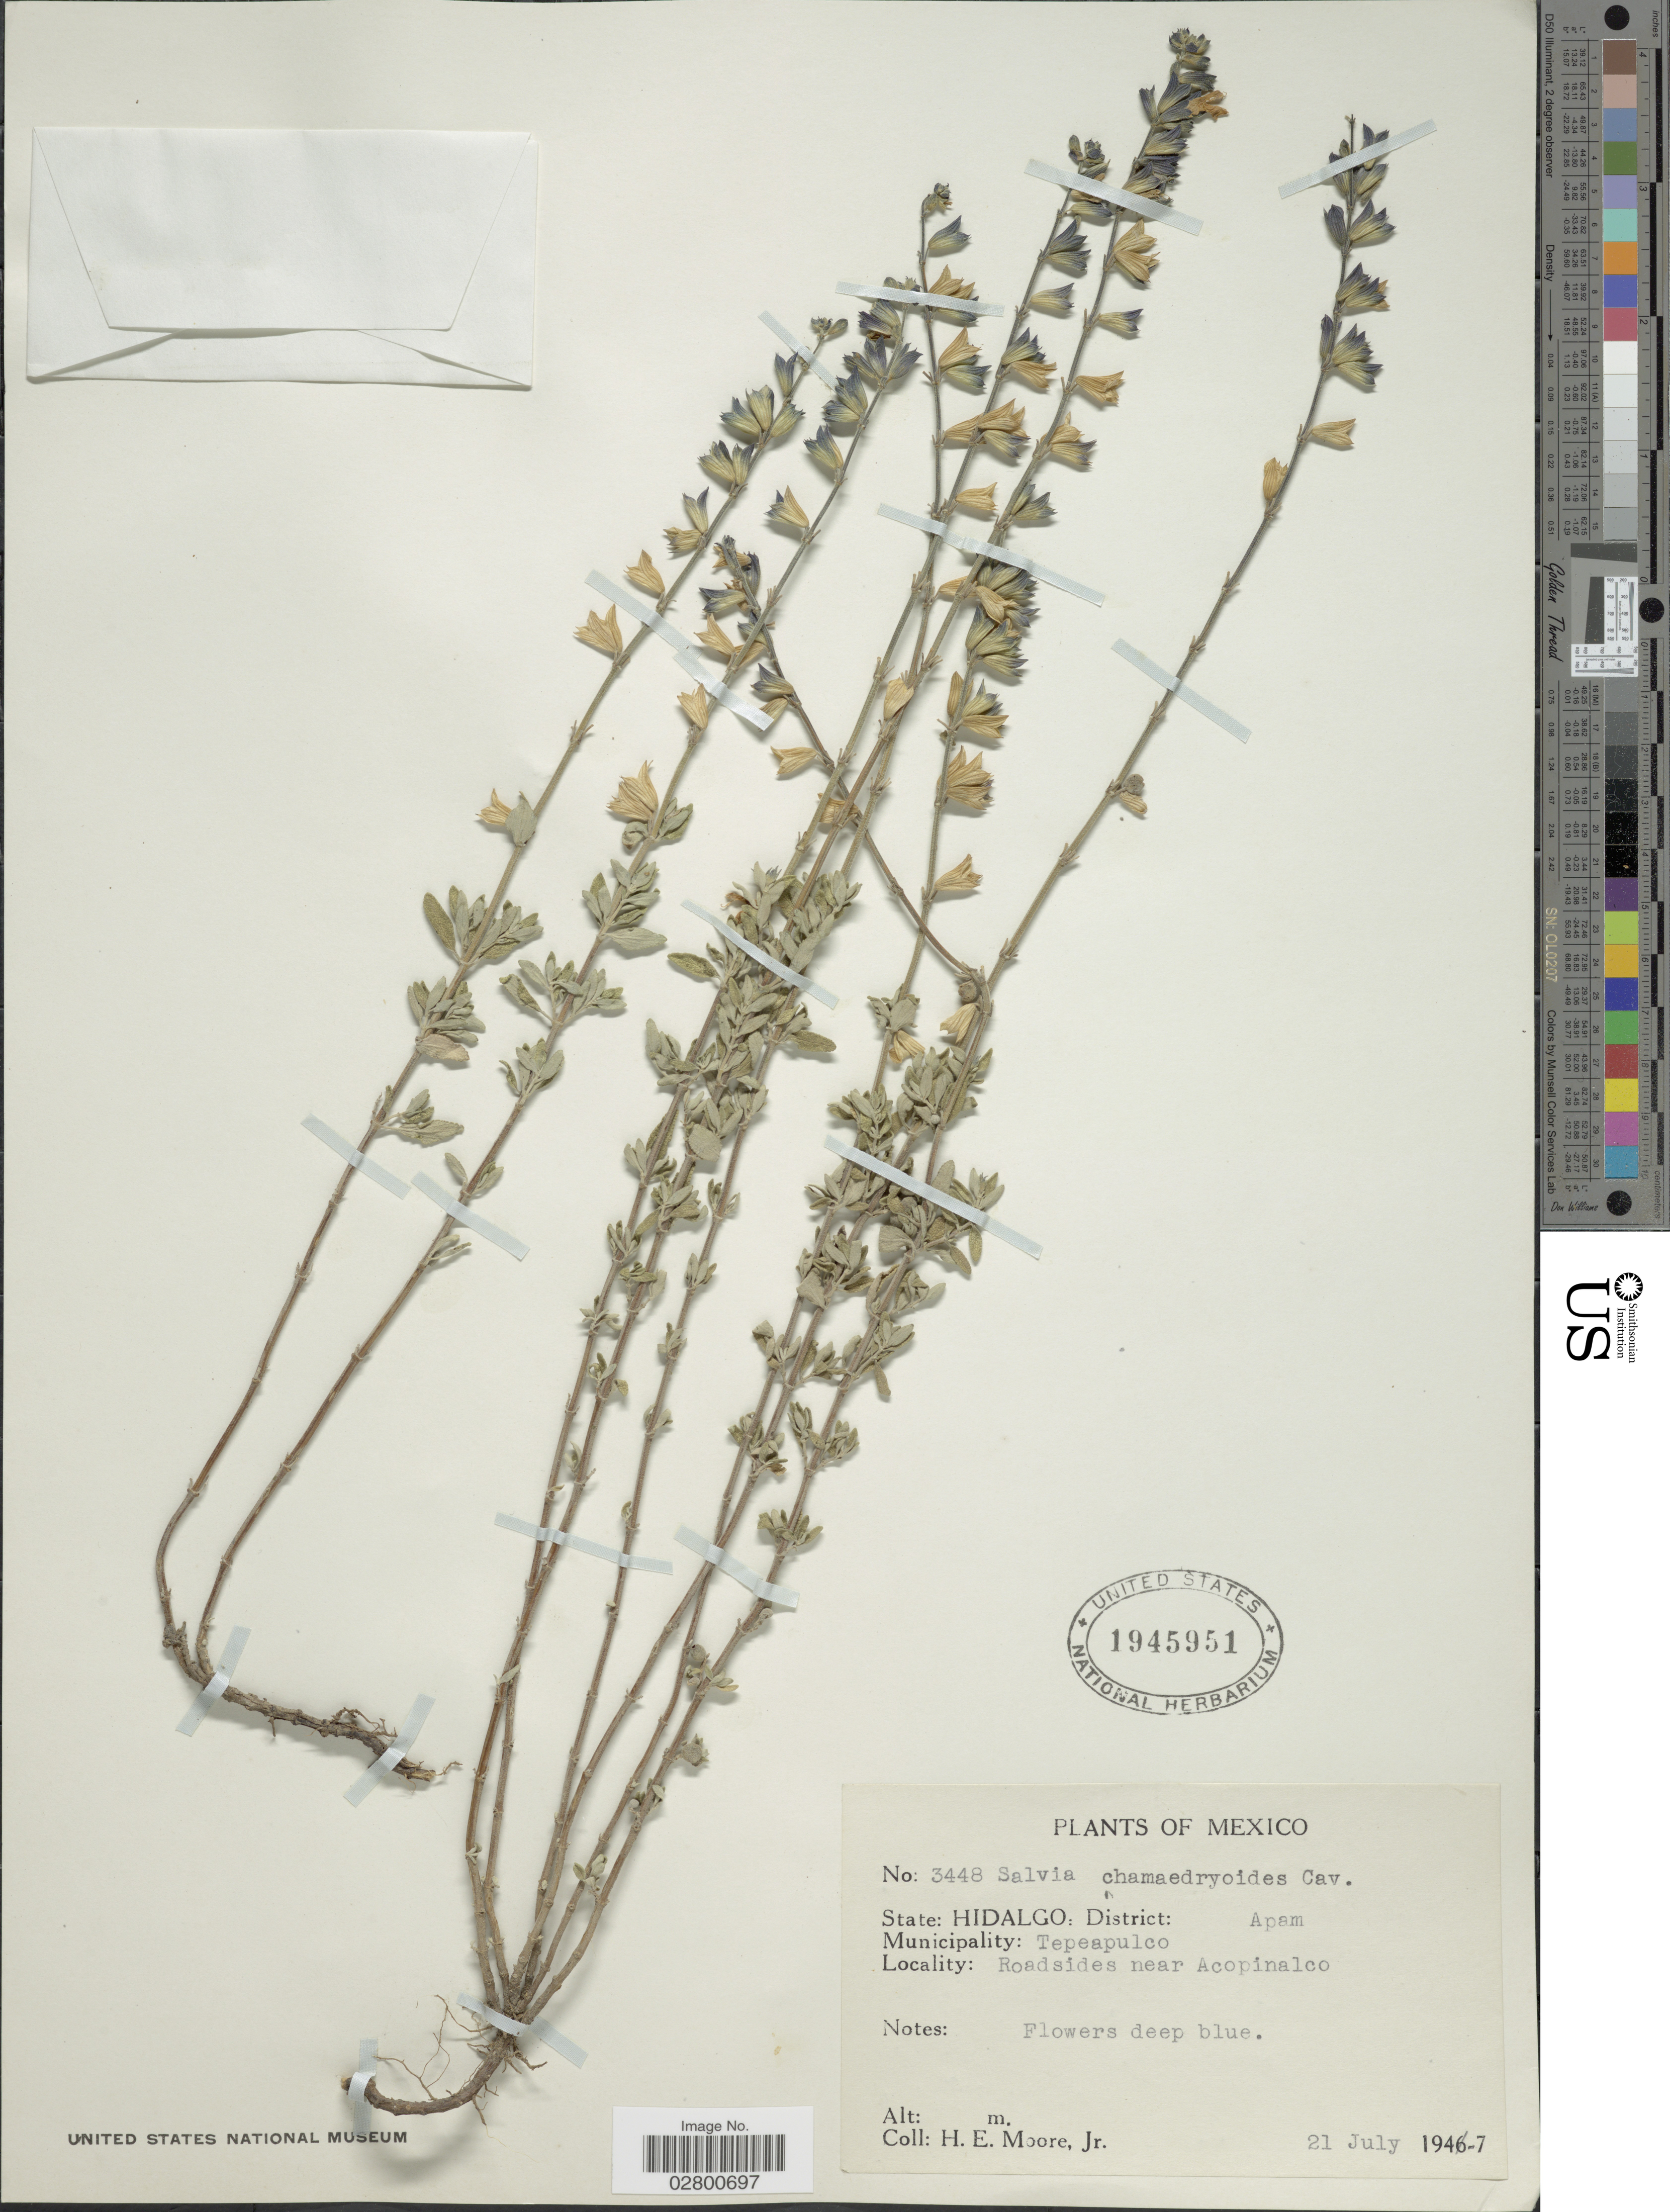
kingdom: Plantae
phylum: Tracheophyta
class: Magnoliopsida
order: Lamiales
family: Lamiaceae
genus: Salvia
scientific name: Salvia chamaedryoides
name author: Cav.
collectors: H. Moore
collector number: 3448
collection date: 1947-07-21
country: Mexico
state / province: Hidalgo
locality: District: Apam, Municipality: Tepeapulco, Roadsides near Acopinalco.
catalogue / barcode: US 1945951